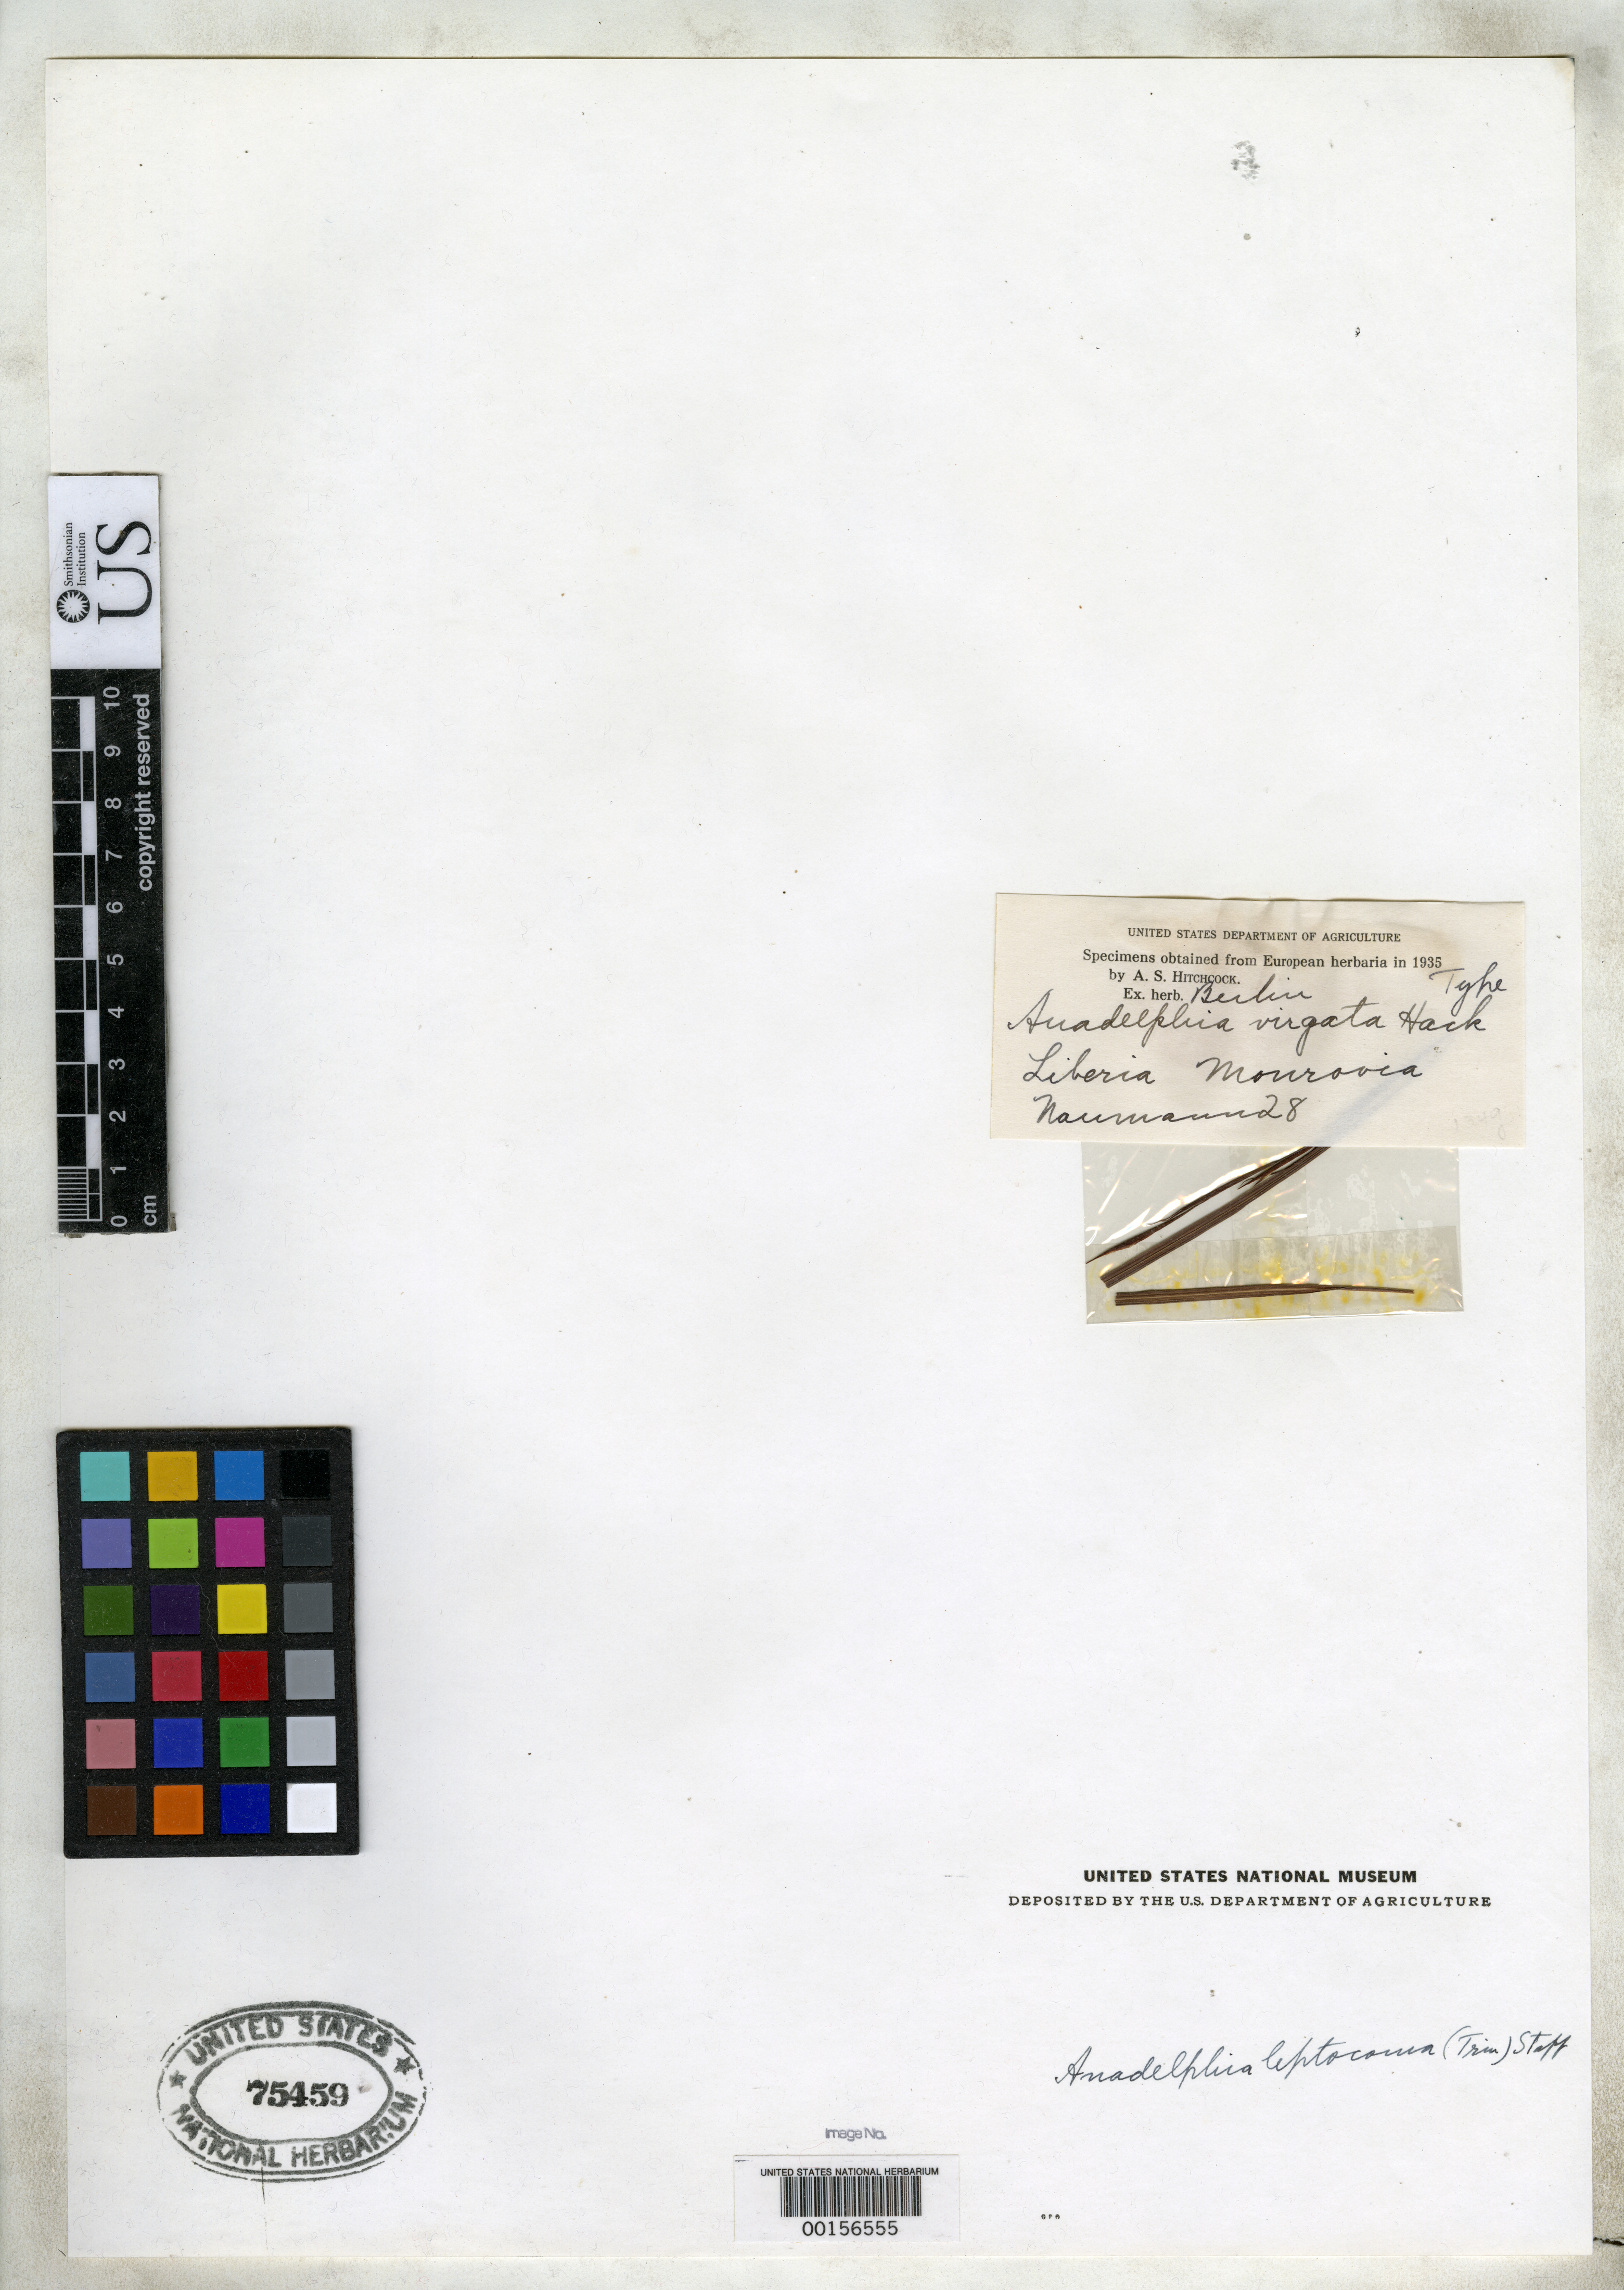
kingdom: Plantae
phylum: Tracheophyta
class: Liliopsida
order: Poales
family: Poaceae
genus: Anadelphia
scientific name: Anadelphia virgata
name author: Hack.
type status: Isotype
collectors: F. Naumann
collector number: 28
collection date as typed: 1874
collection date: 1874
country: Liberia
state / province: Montserrado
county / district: Monrovia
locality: Prope Monrovia.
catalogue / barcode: US 75459